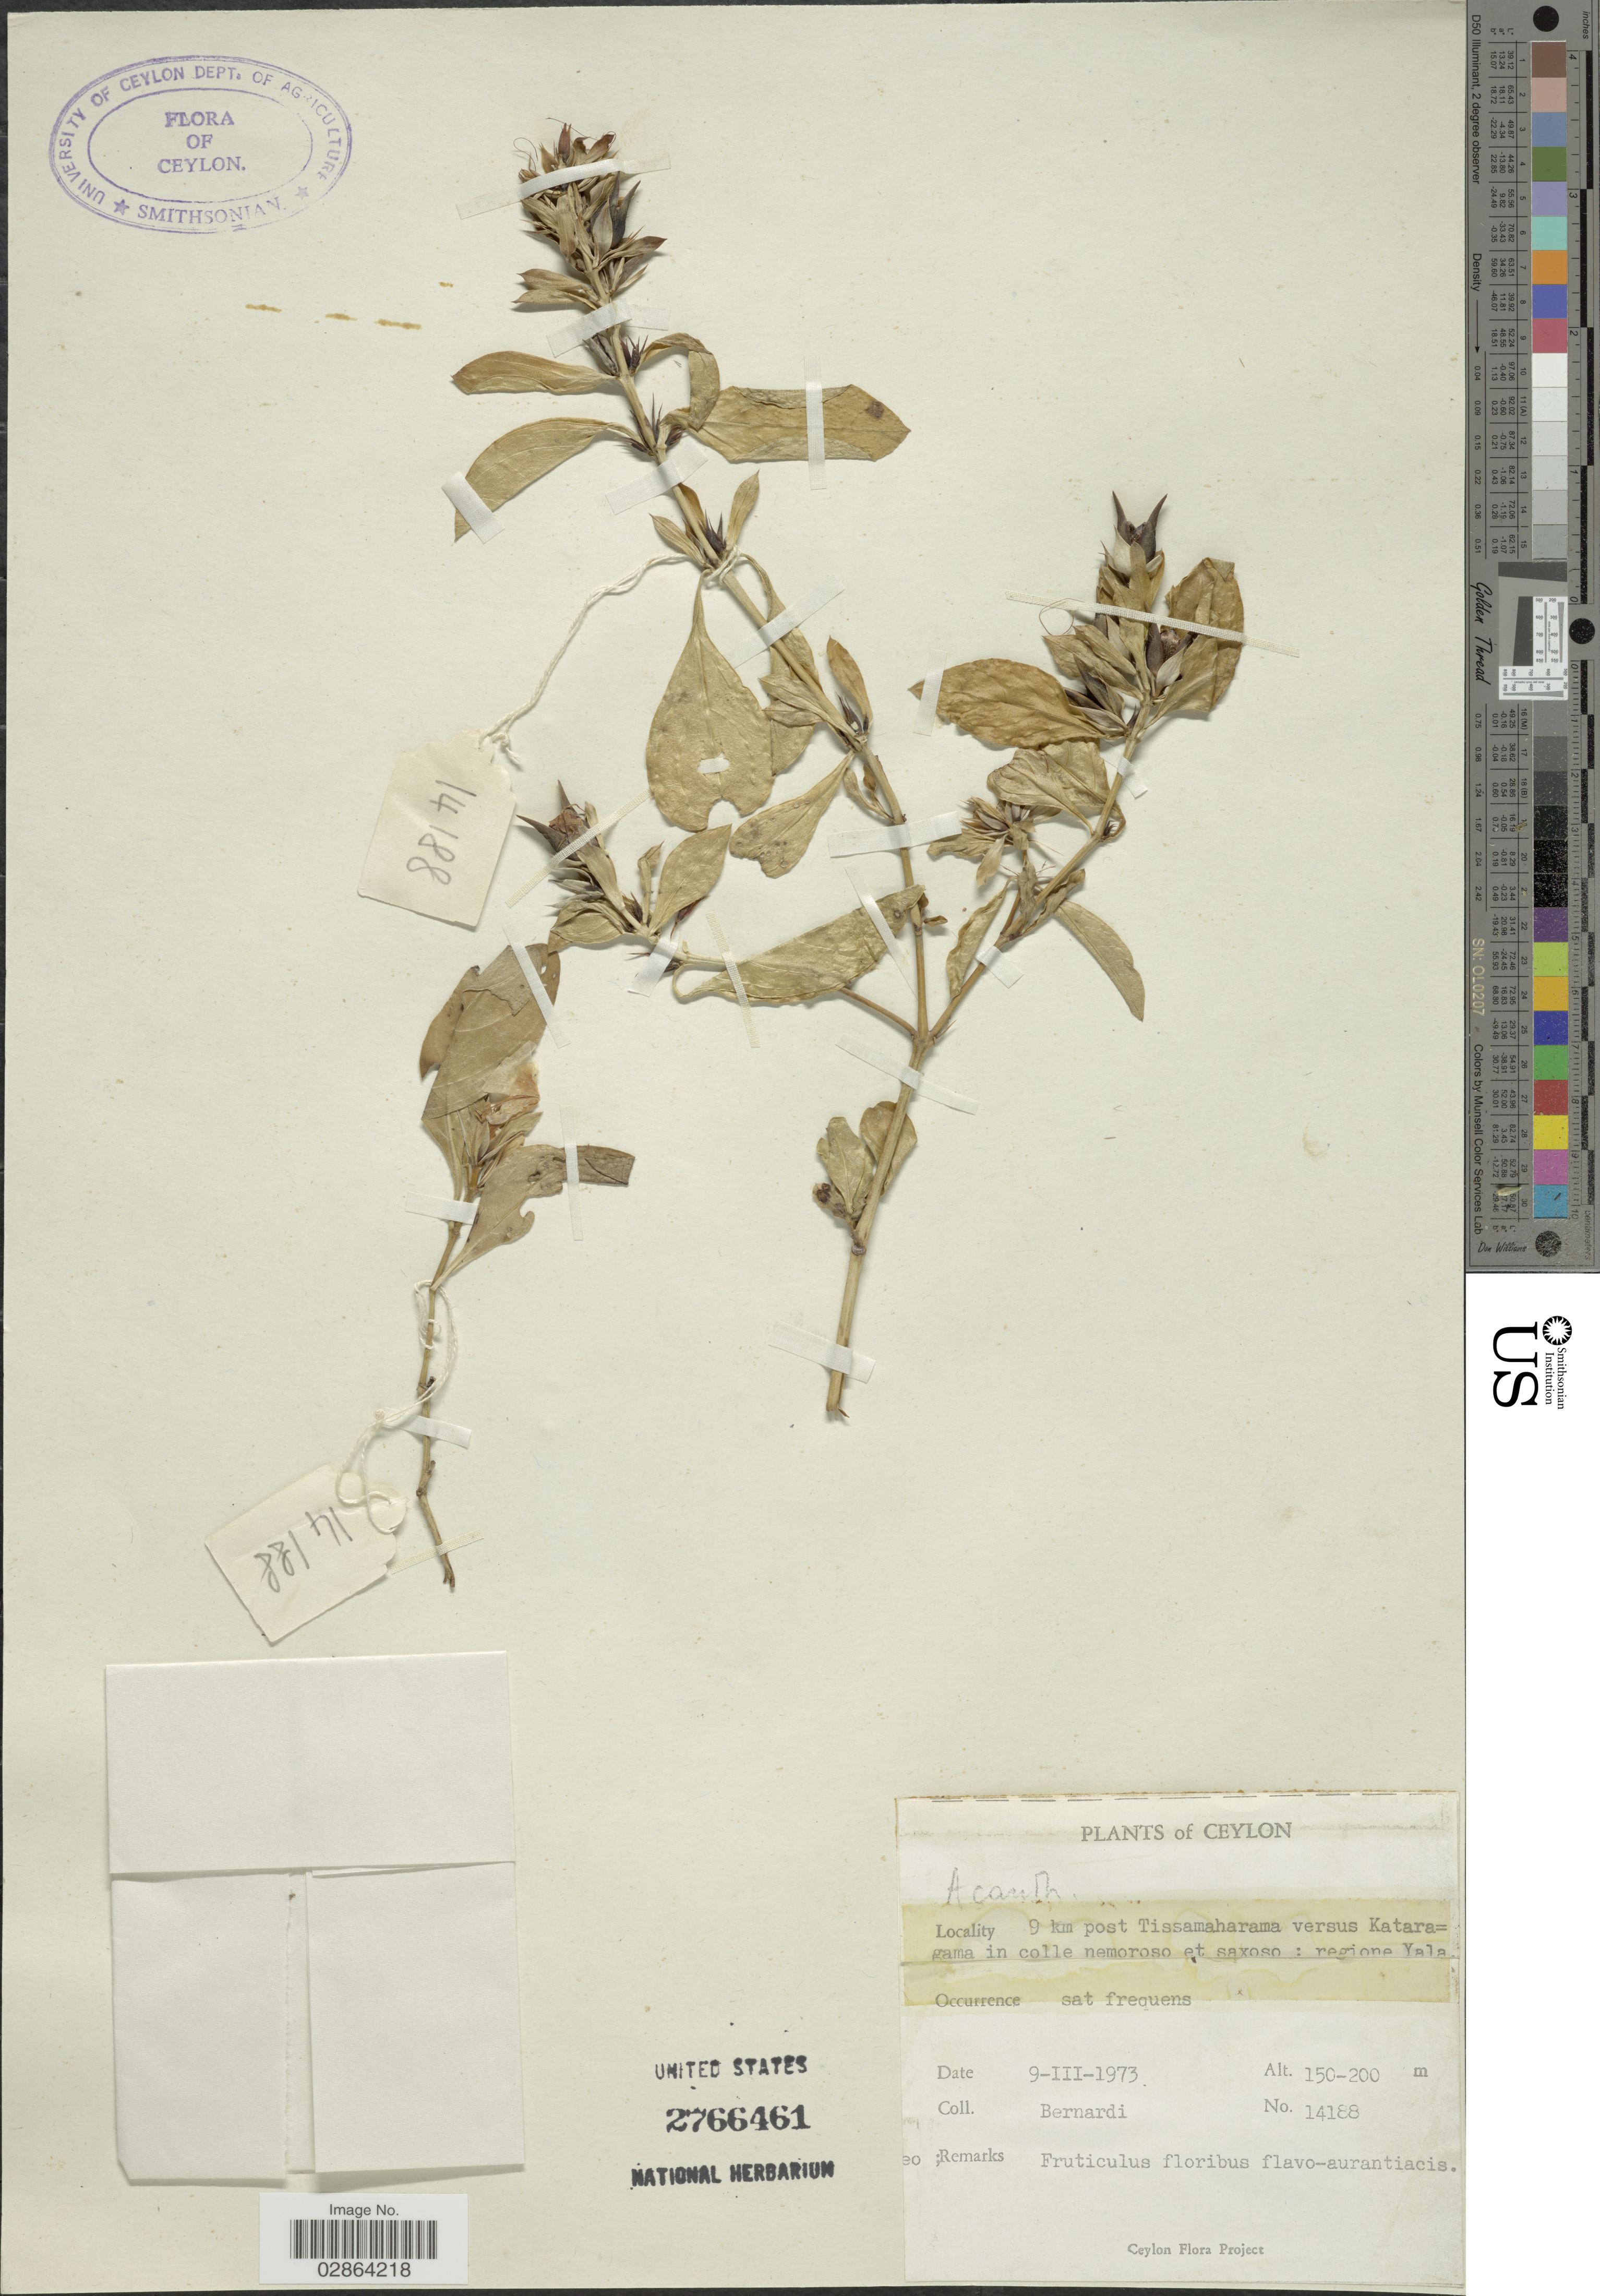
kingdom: Plantae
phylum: Tracheophyta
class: Magnoliopsida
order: Lamiales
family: Acanthaceae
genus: Barleria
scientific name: Barleria prionitis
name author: L.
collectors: Bernardi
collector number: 14188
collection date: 1973-03-09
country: Sri Lanka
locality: Ceylon, 9 km post Tissamaharama versus Kataragama in colle nemoroso et saxoso: regione Yala.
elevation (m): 150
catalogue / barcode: US 2766461